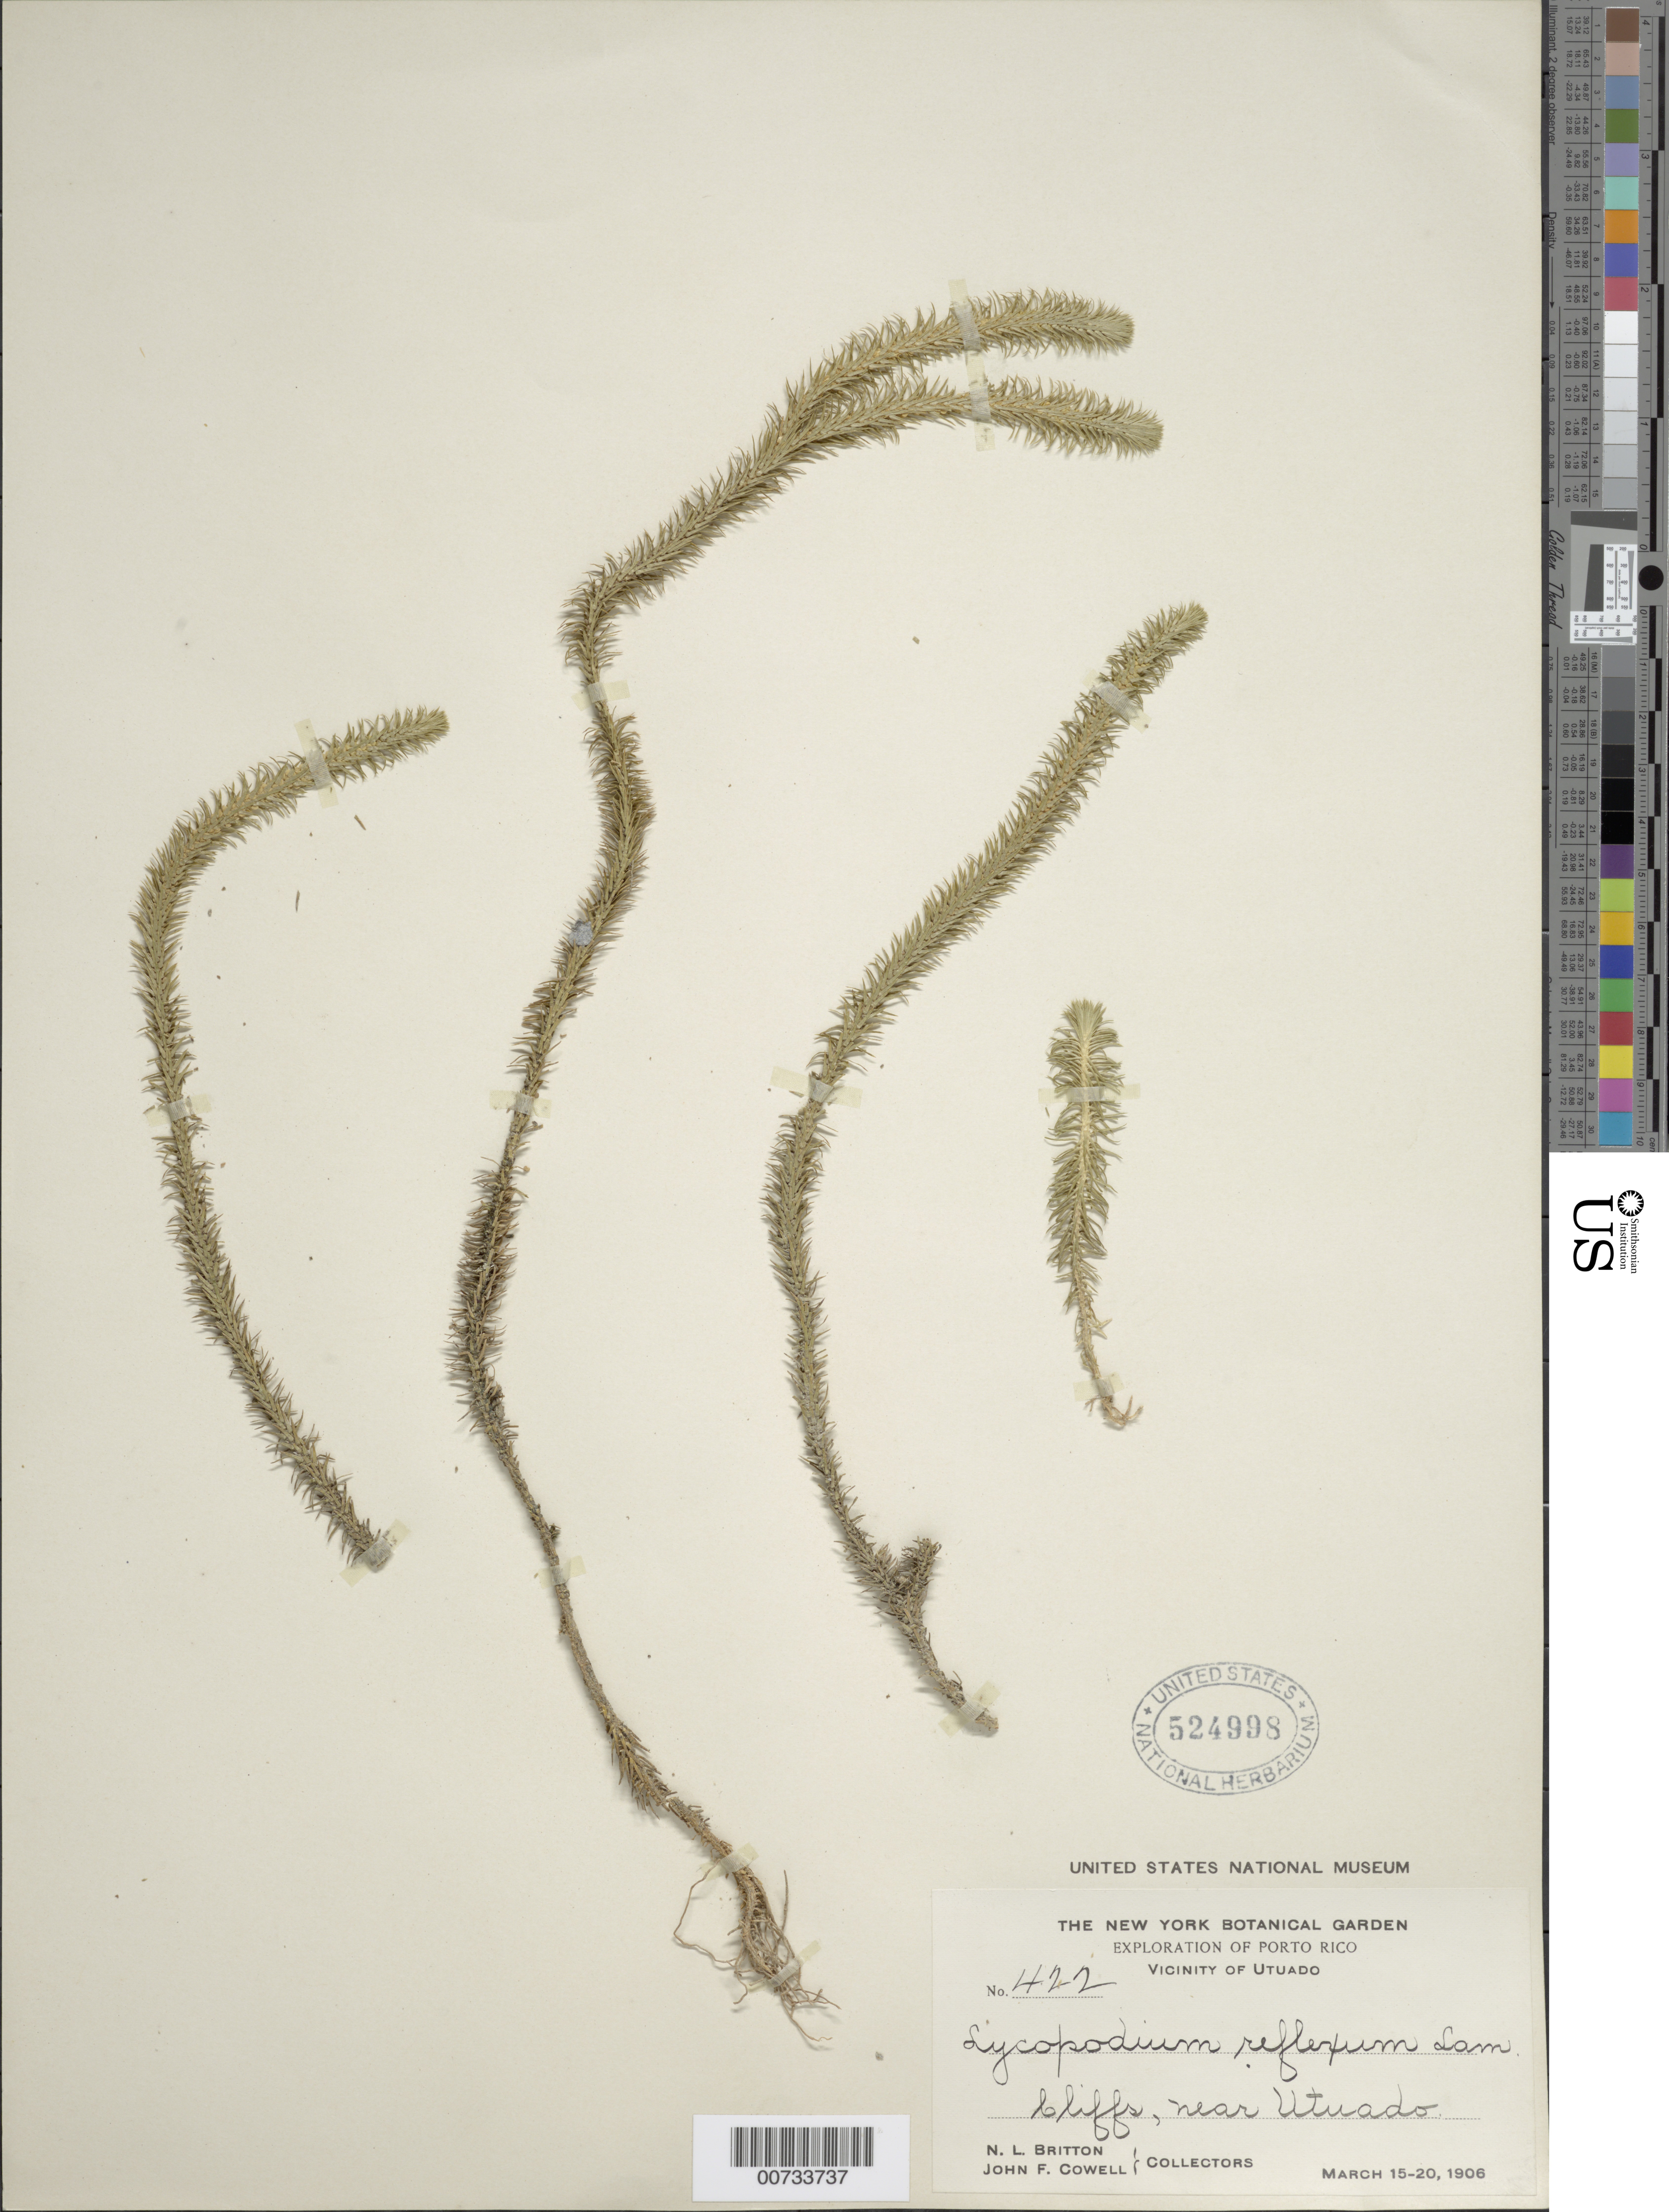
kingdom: Plantae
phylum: Tracheophyta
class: Lycopodiopsida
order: Lycopodiales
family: Lycopodiaceae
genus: Phlegmariurus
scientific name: Phlegmariurus reflexus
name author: (Lam.) B. Øllg.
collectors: N. Britton & J. F. Cowell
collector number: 422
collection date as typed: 15 Mar 1906 to 20 Mar 1906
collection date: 1906-03-15/1906-03-20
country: Puerto Rico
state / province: Utuado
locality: Utuado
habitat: Cliffs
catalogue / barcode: US 524998